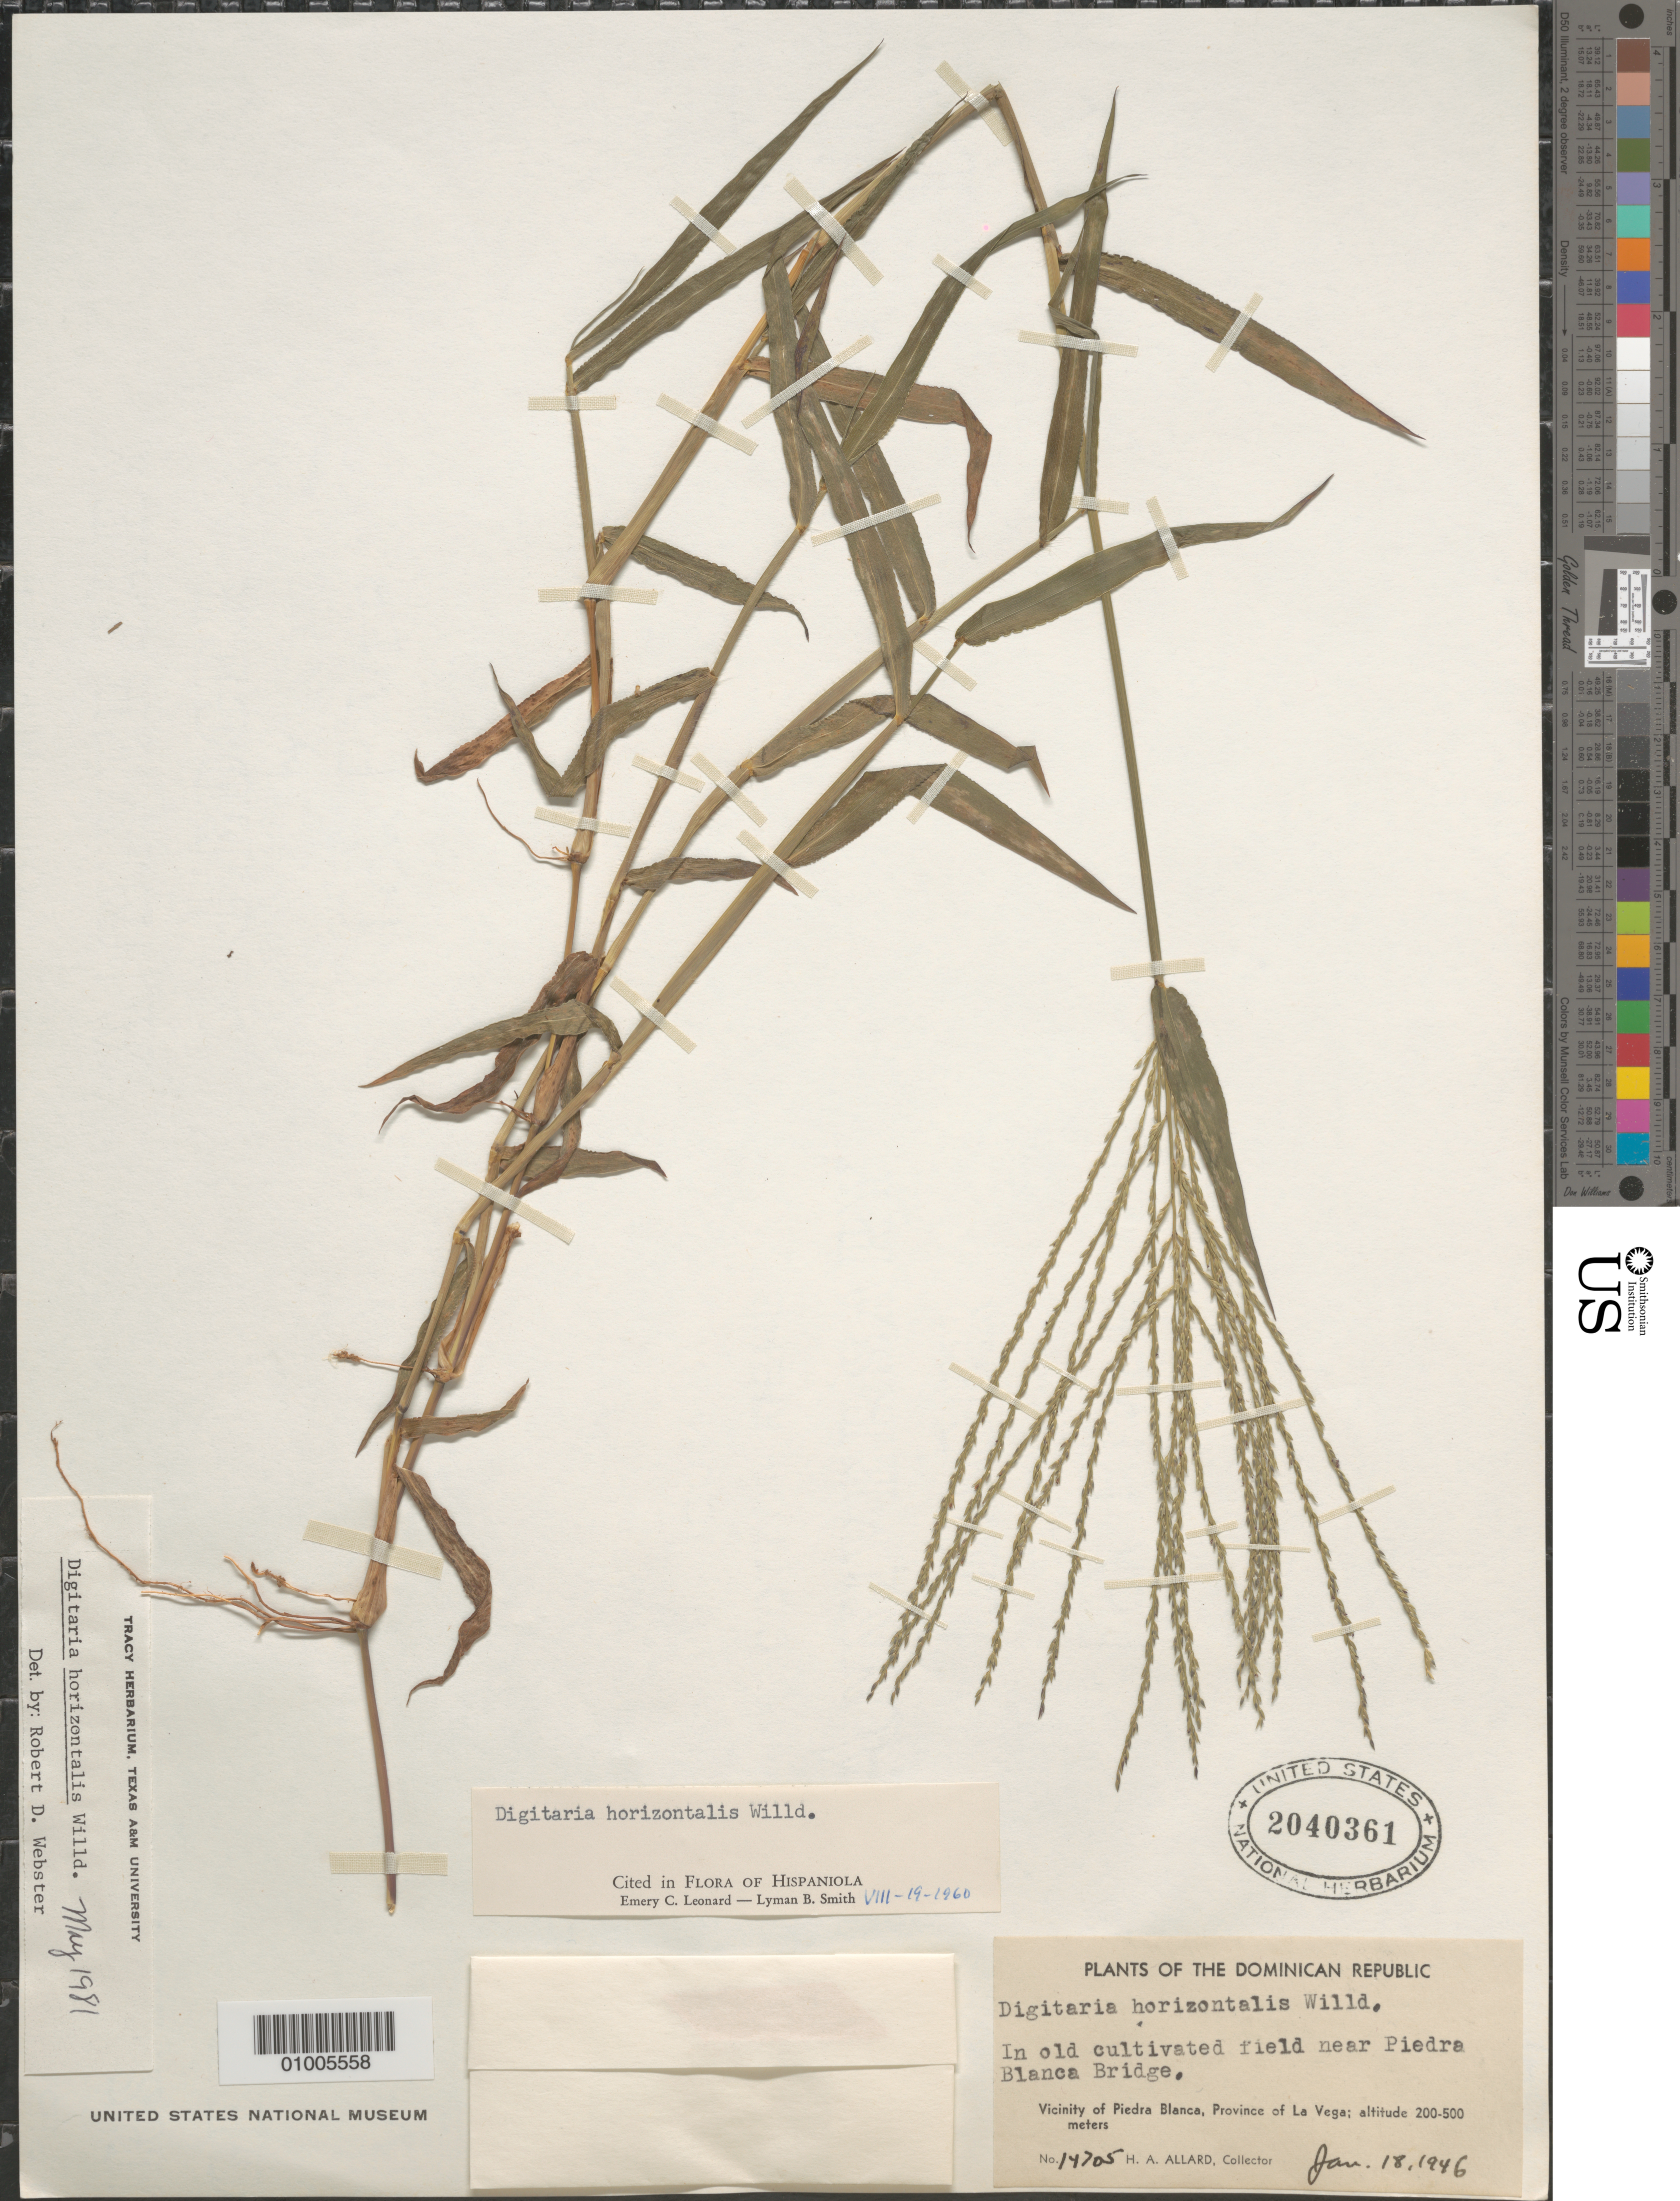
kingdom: Plantae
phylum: Tracheophyta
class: Liliopsida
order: Poales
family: Poaceae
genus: Digitaria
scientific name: Digitaria horizontalis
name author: Willd.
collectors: H. A. Allard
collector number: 14705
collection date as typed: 18 Jan 1946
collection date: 1946-01-18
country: Dominican Republic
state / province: La Vega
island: Hispaniola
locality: in old cultivated field near Piedra Blanca Ridge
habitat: in old cultivated field near bridge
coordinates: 0 N, 0 E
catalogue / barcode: US 2040361